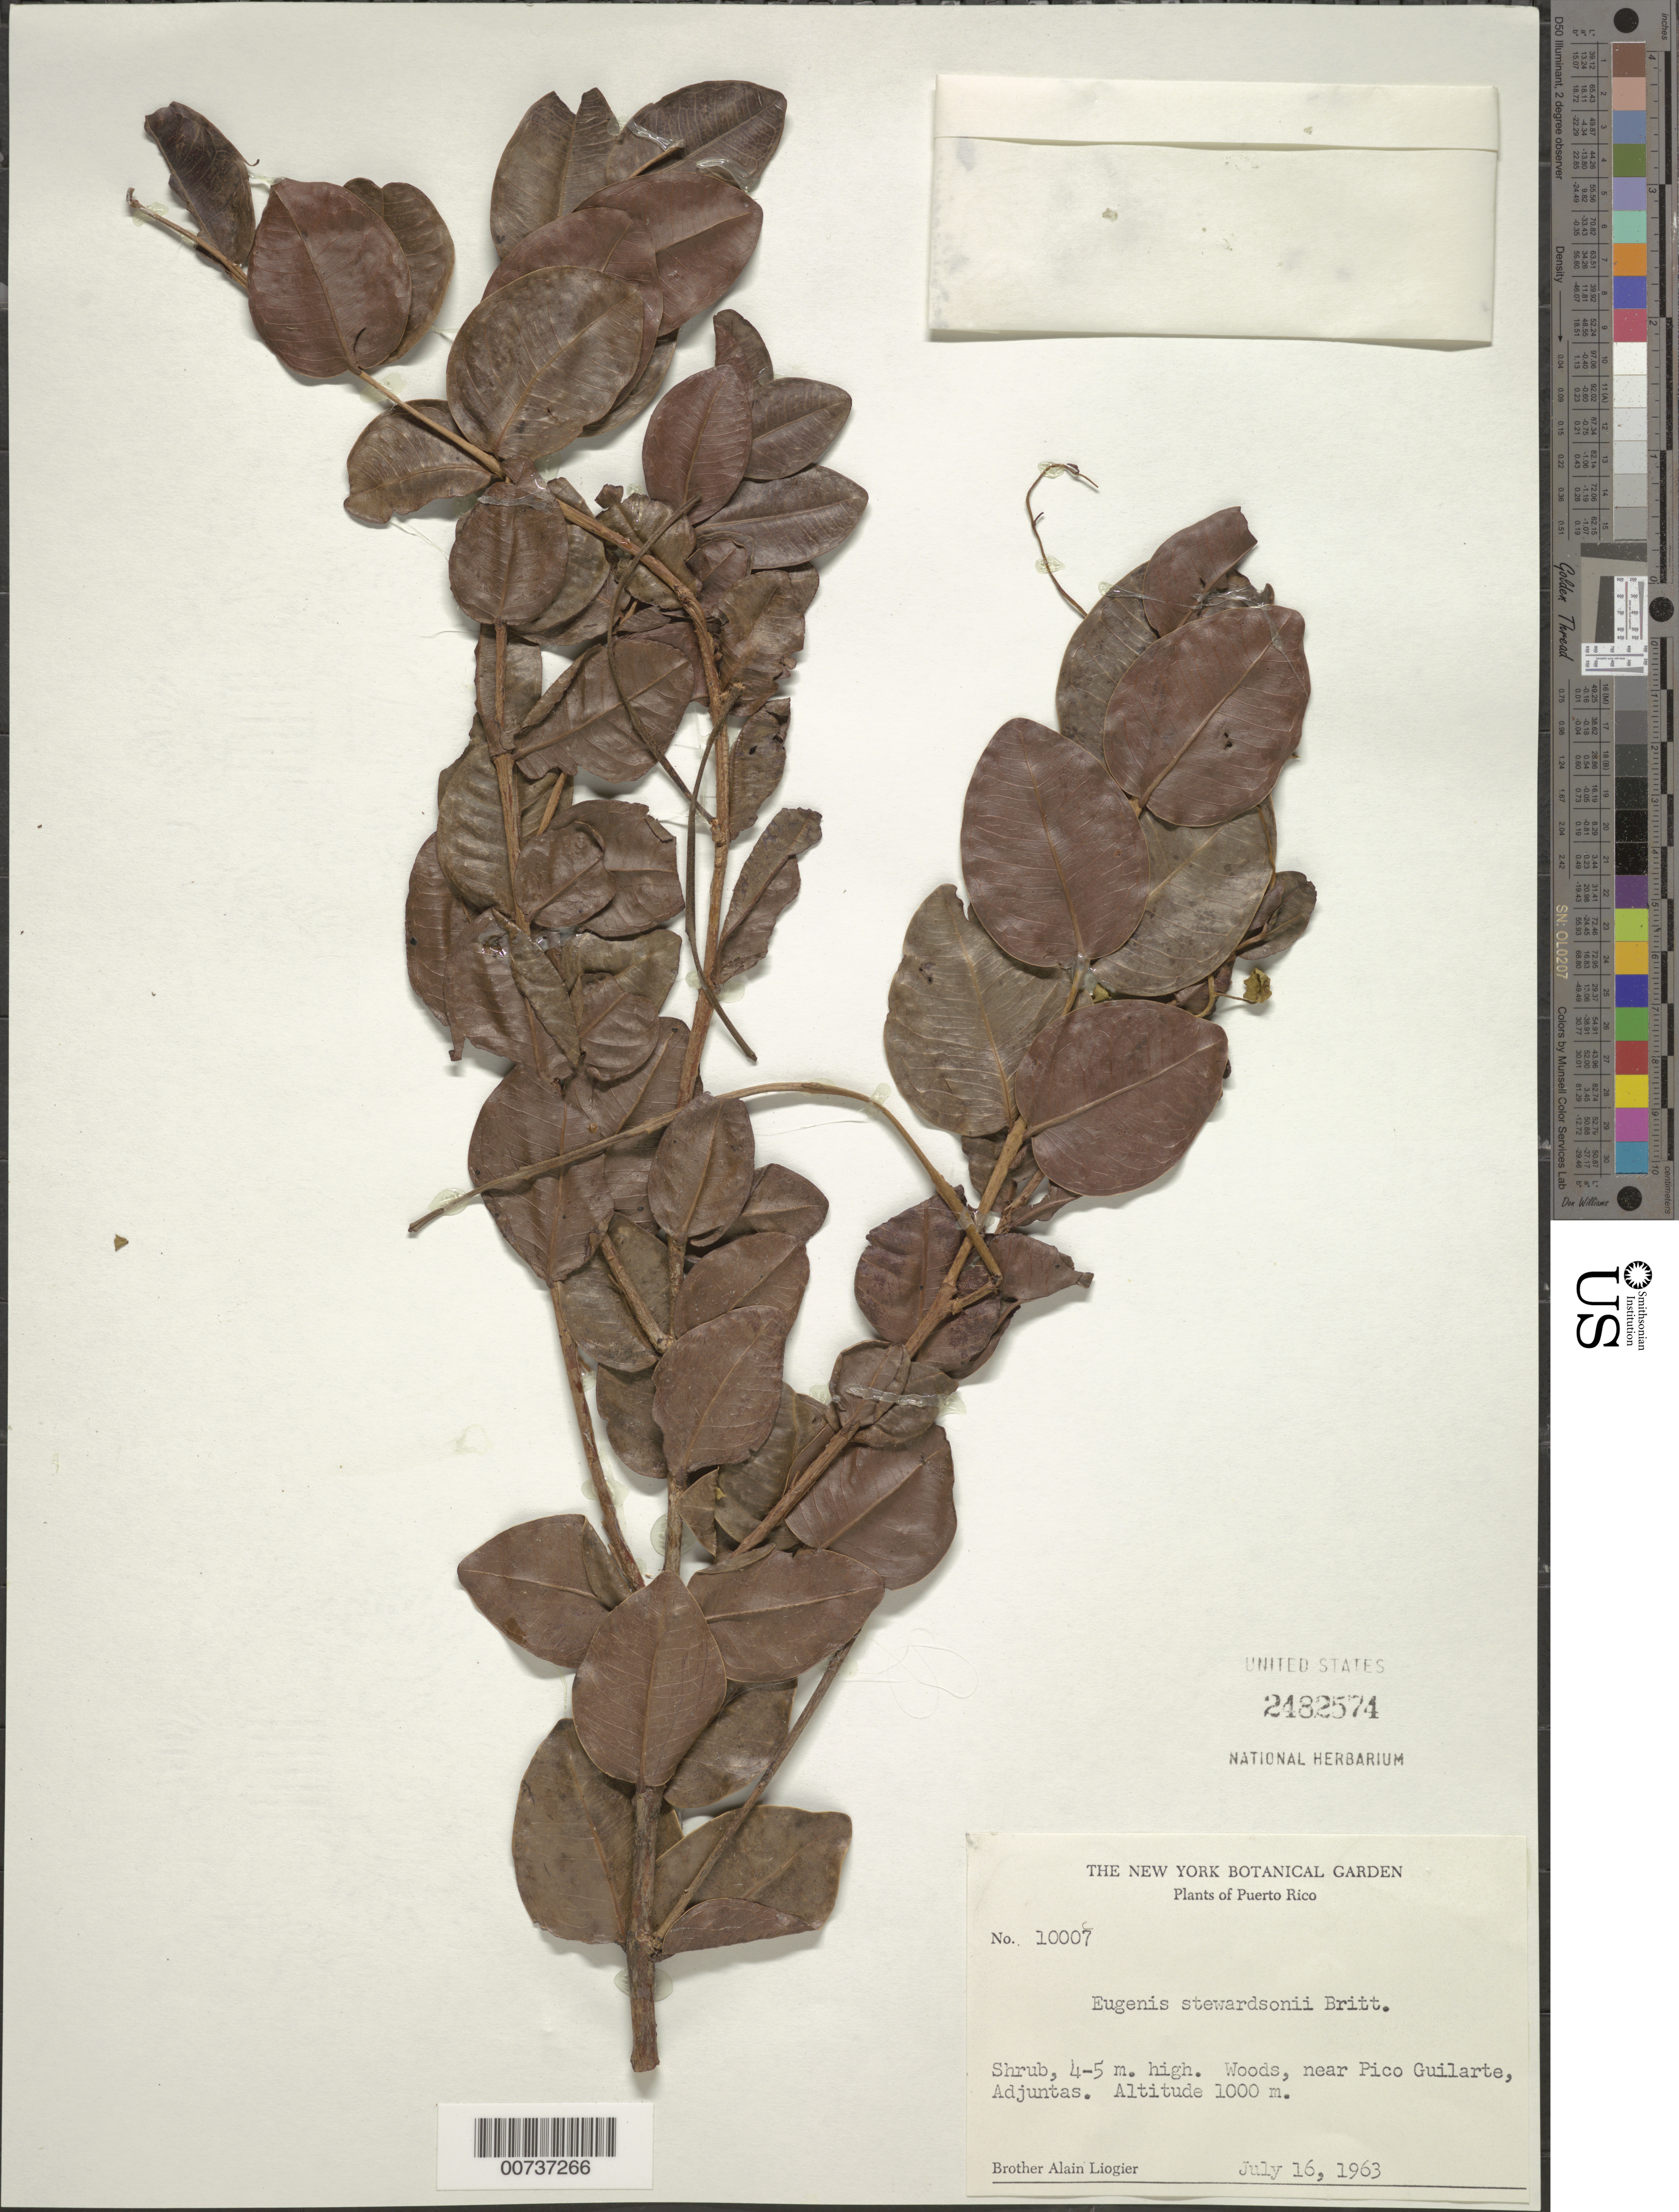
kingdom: Plantae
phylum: Tracheophyta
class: Magnoliopsida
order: Myrtales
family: Myrtaceae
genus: Eugenia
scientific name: Eugenia stewardsonii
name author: Britton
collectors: A. H. Liogier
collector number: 10007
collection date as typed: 16 Jul 1963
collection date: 1963-07-16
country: Puerto Rico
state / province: Adjuntas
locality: Near Pico Guilarte, Adjuntas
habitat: Woods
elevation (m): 1000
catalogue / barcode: US 2482574